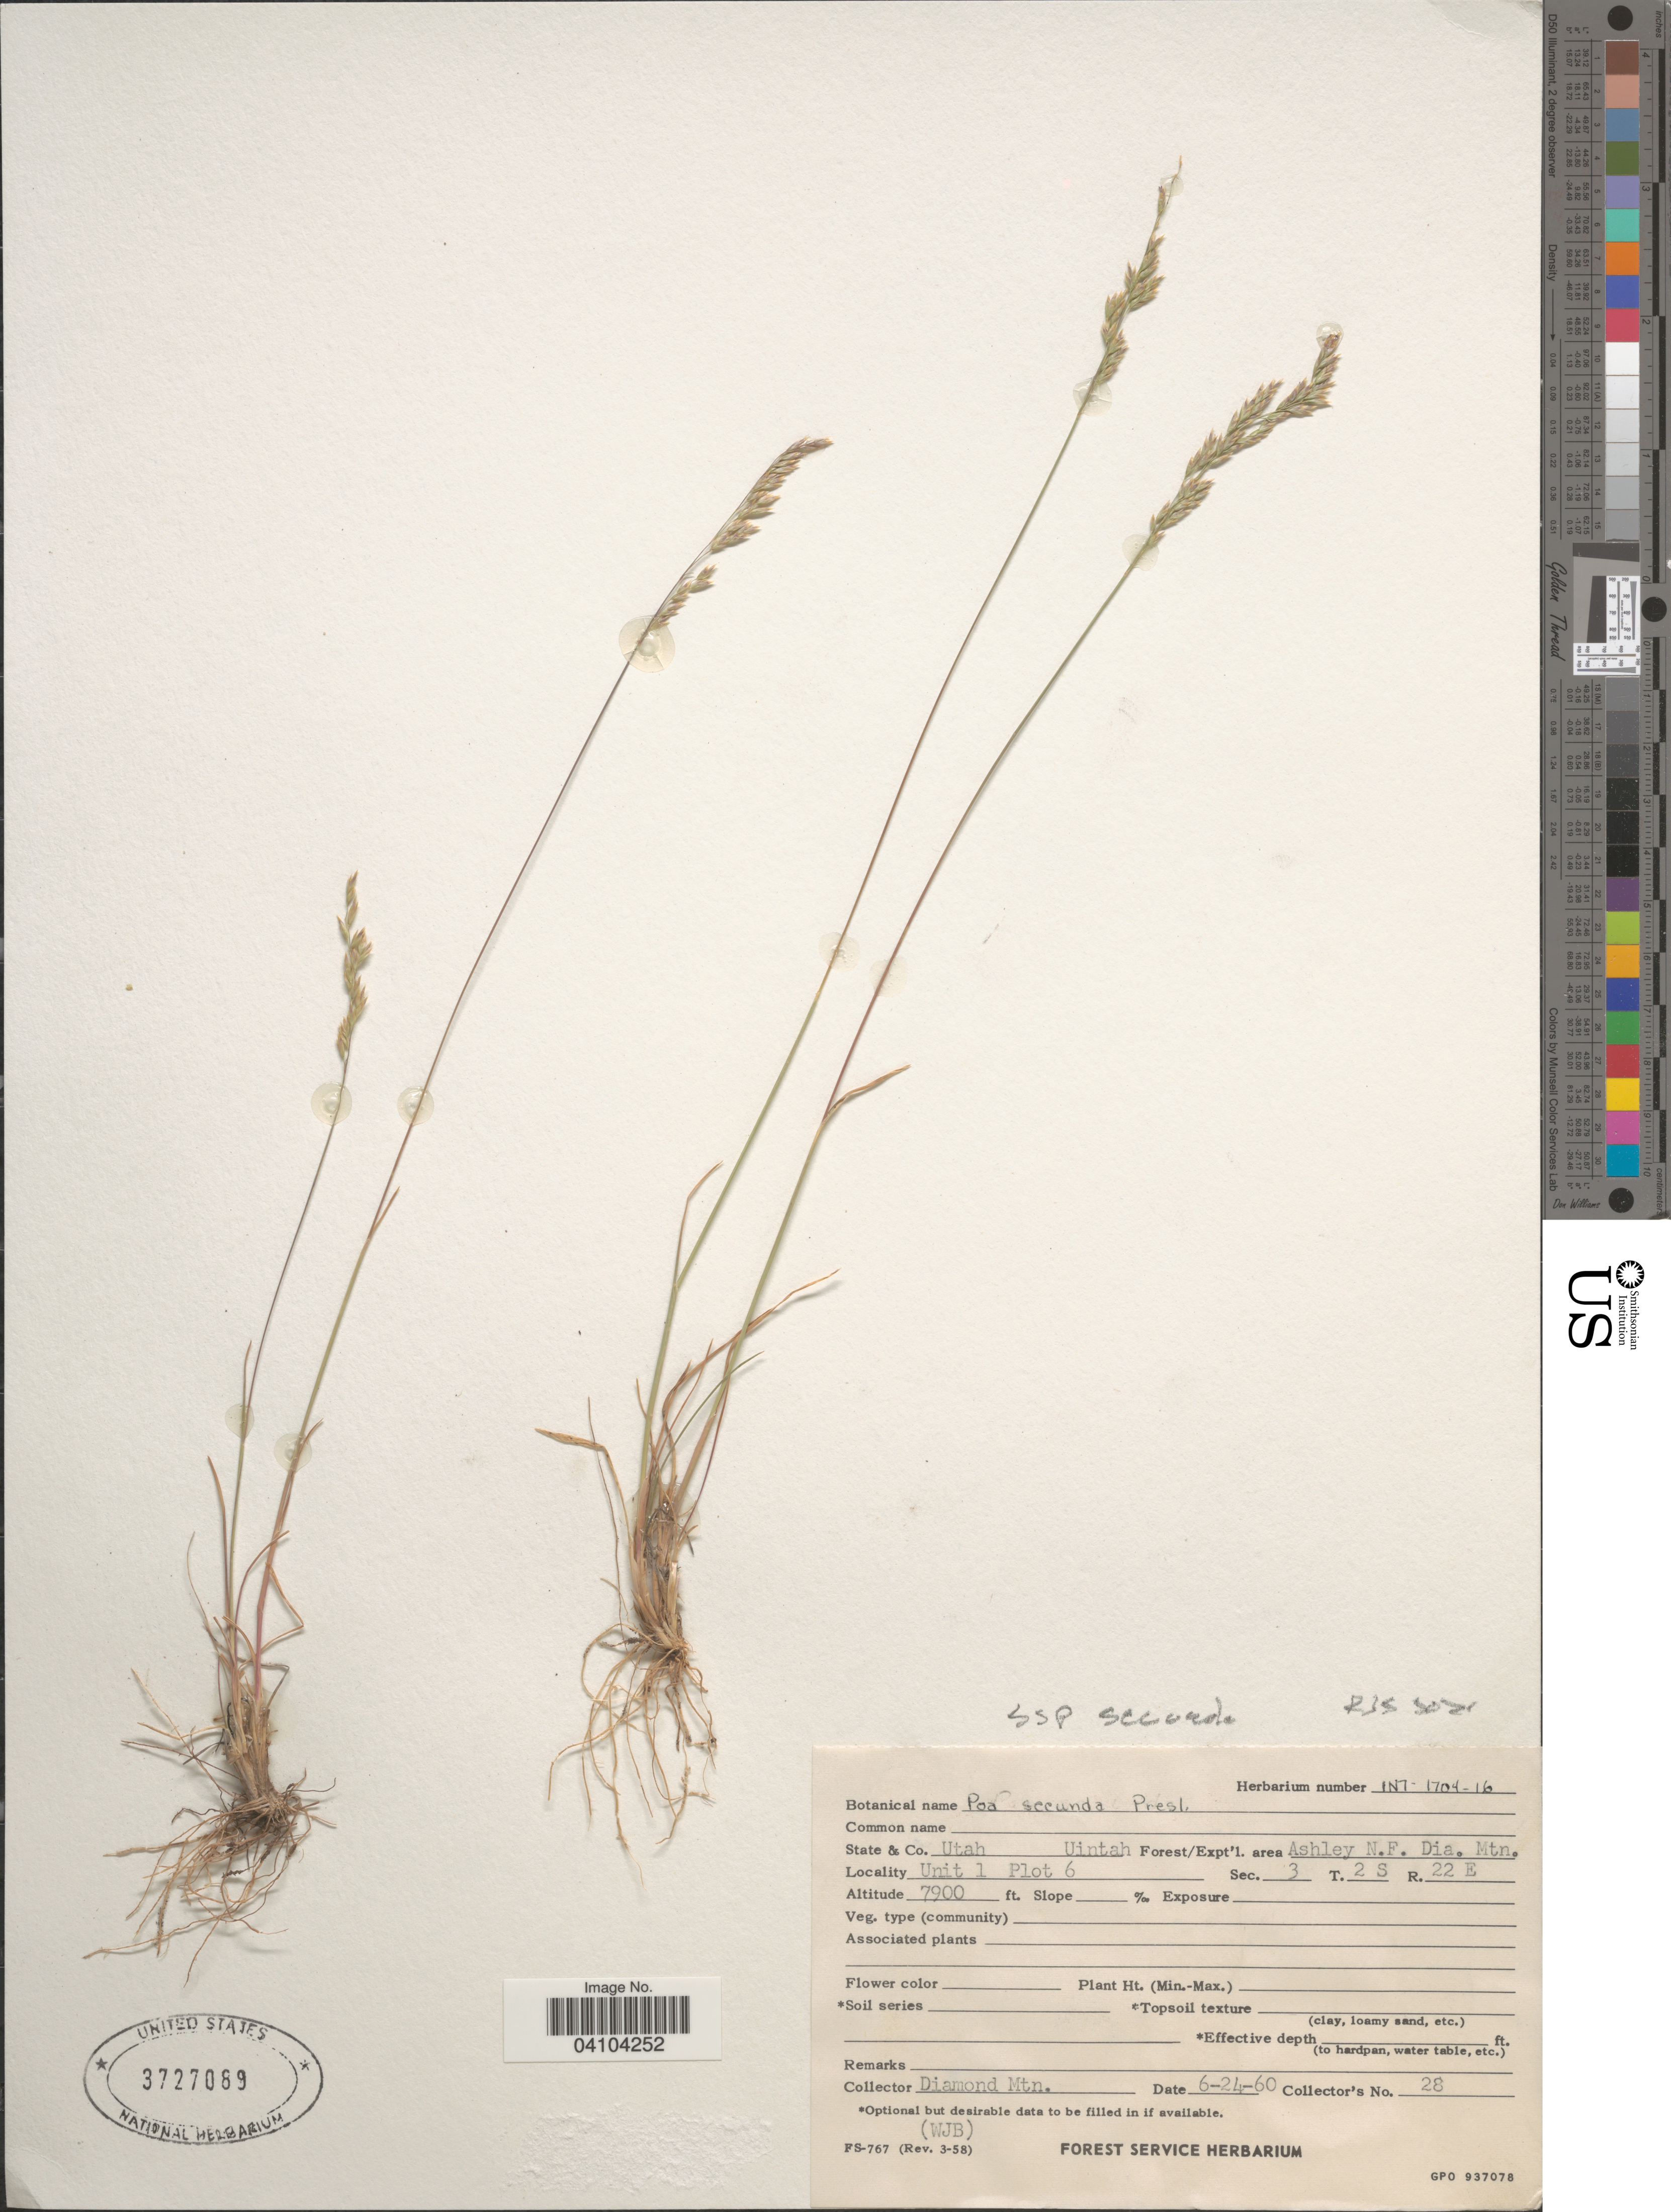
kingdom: Plantae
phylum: Tracheophyta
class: Liliopsida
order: Poales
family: Poaceae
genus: Poa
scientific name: Poa secunda subsp. secunda var. secunda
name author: J. Presl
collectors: Diamond Mtn PWC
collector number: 28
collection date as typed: Transcribed d/m/y: 24/6/60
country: United States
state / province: Utah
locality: Co. Uintah. Forest/Expt'l. area Ashley N.F. Dia. Mtn. Unit 1 Plot 6. Sec. 3 T. 2 S R. 22 E.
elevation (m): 2408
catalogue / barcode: US 3727089